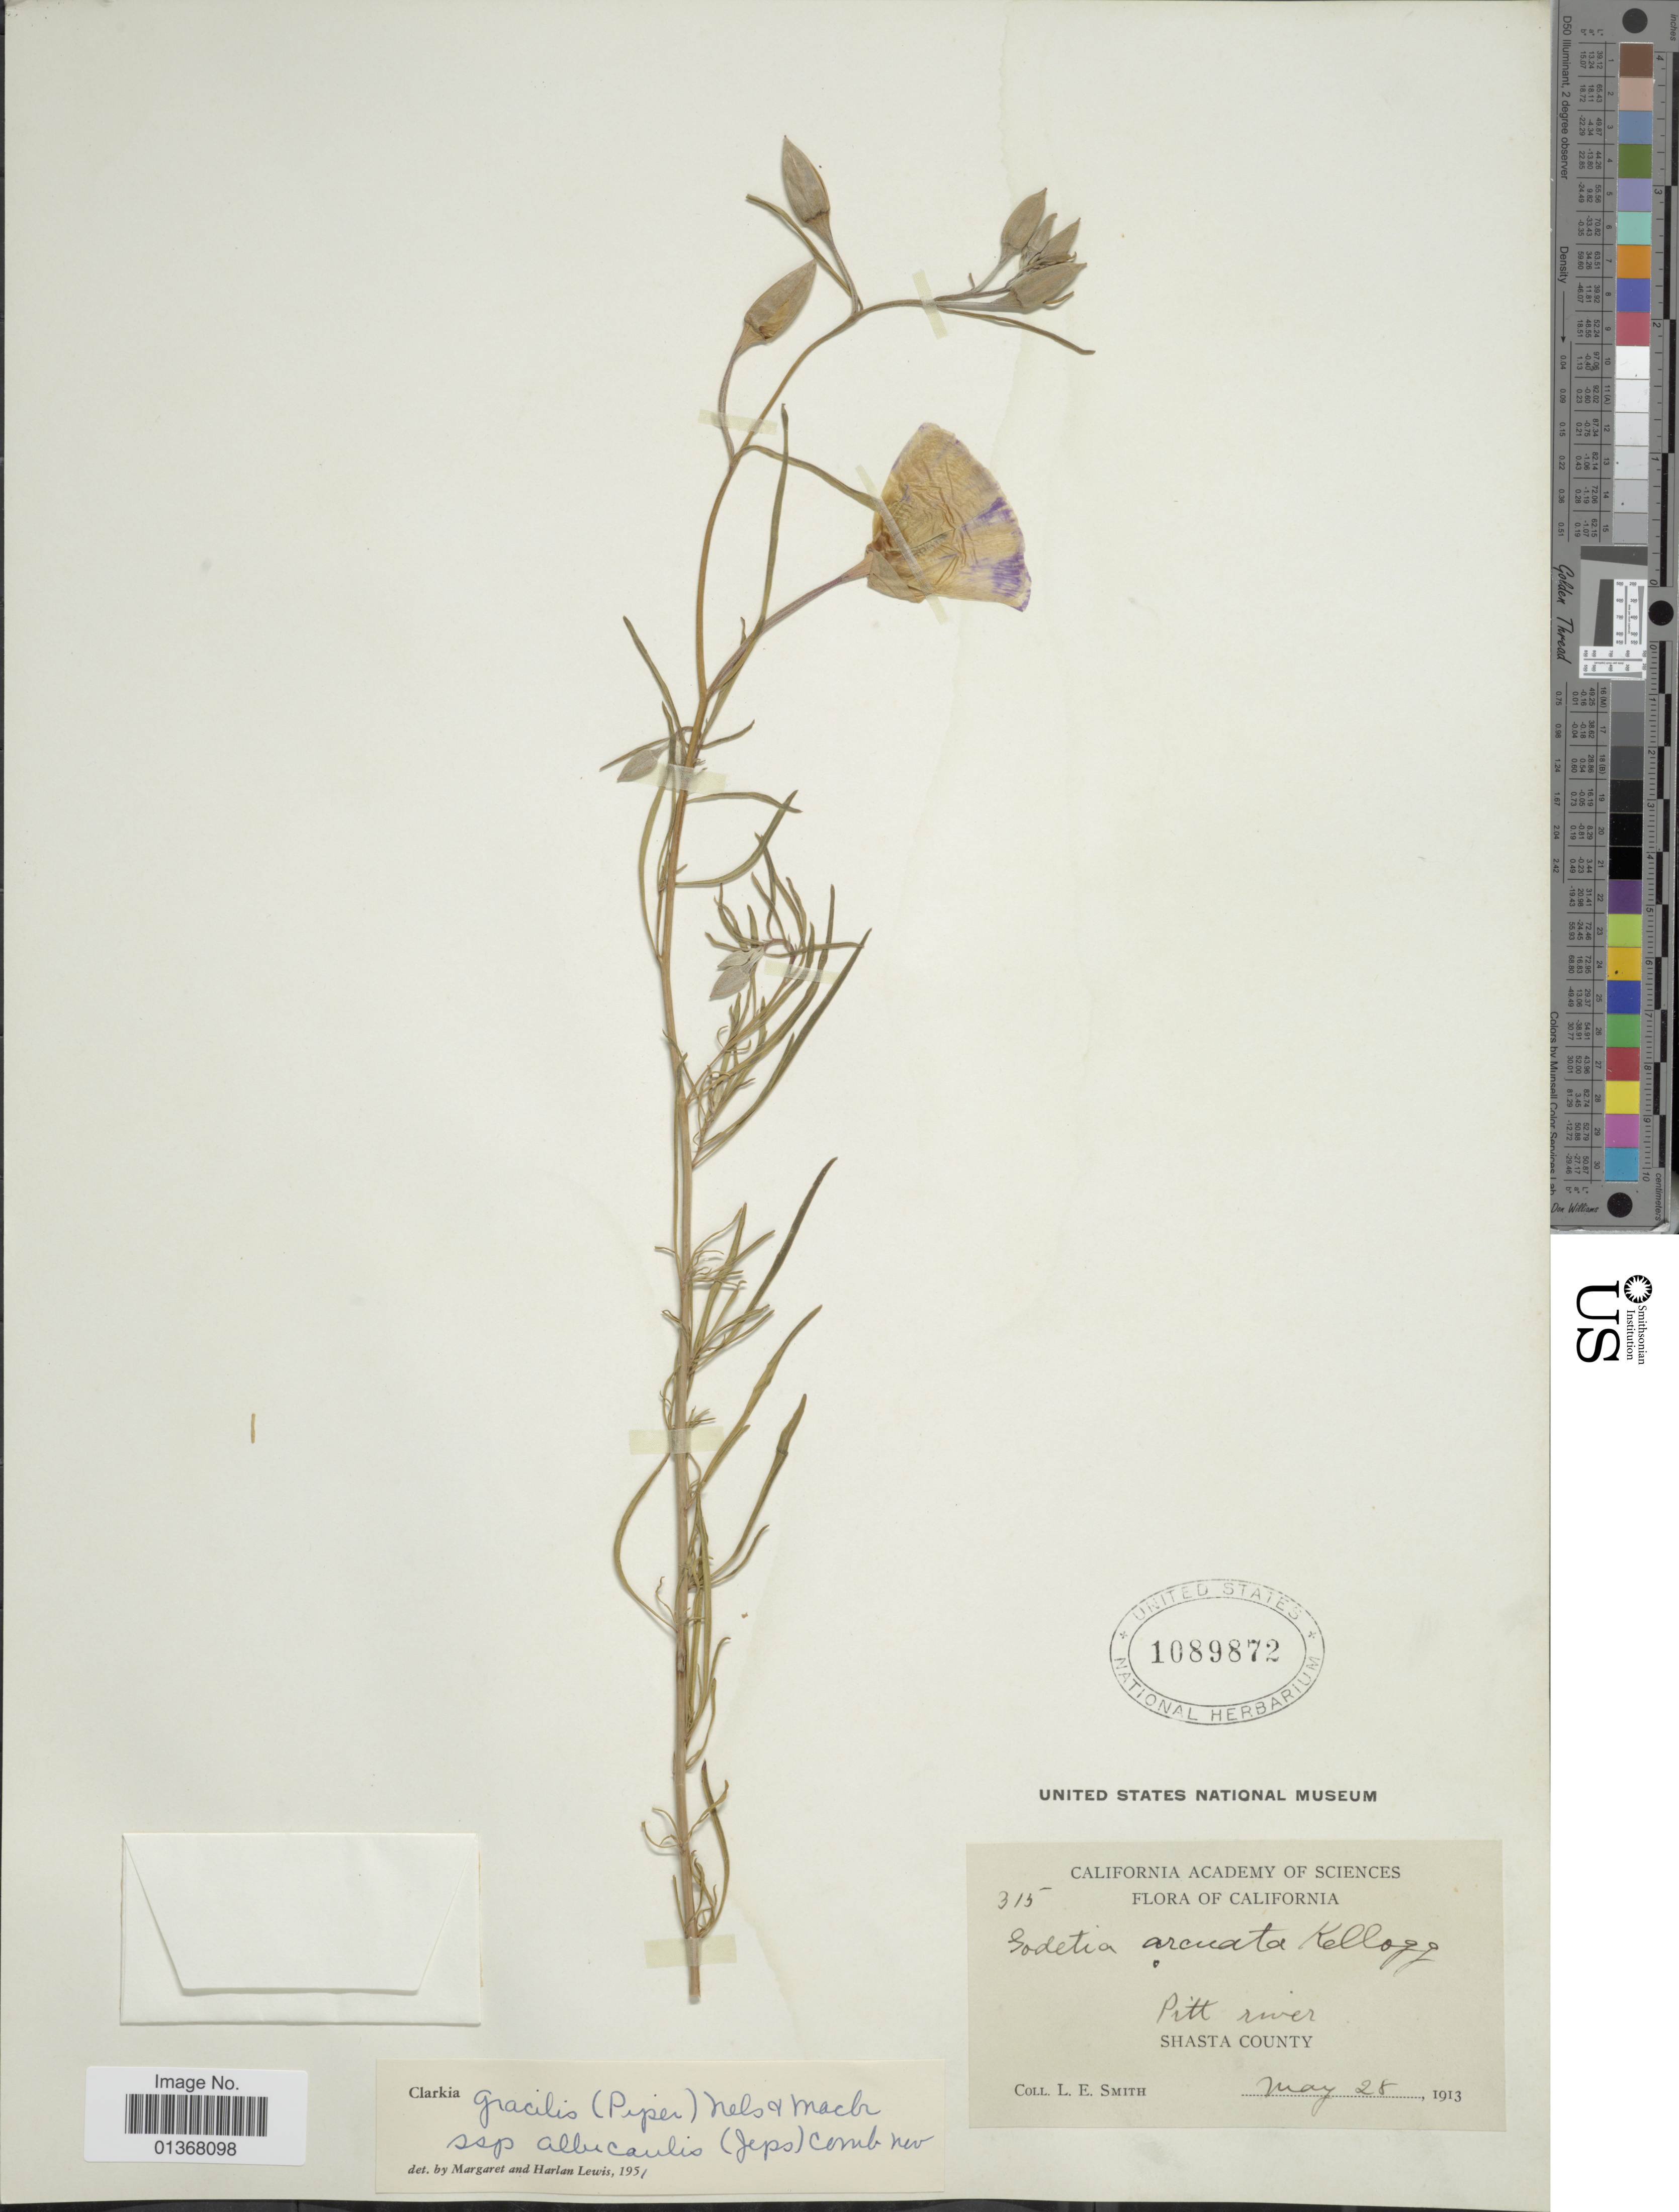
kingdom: Plantae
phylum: Tracheophyta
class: Magnoliopsida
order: Myrtales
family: Onagraceae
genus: Clarkia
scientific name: Clarkia gracilis subsp. albicaulis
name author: (Jeps.) F. H. Lewis & M.E. Lewis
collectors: L. E. Smith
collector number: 315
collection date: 1913-05-28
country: United States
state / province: California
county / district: Shasta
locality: Pitt river, Shasta County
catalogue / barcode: US 1089872